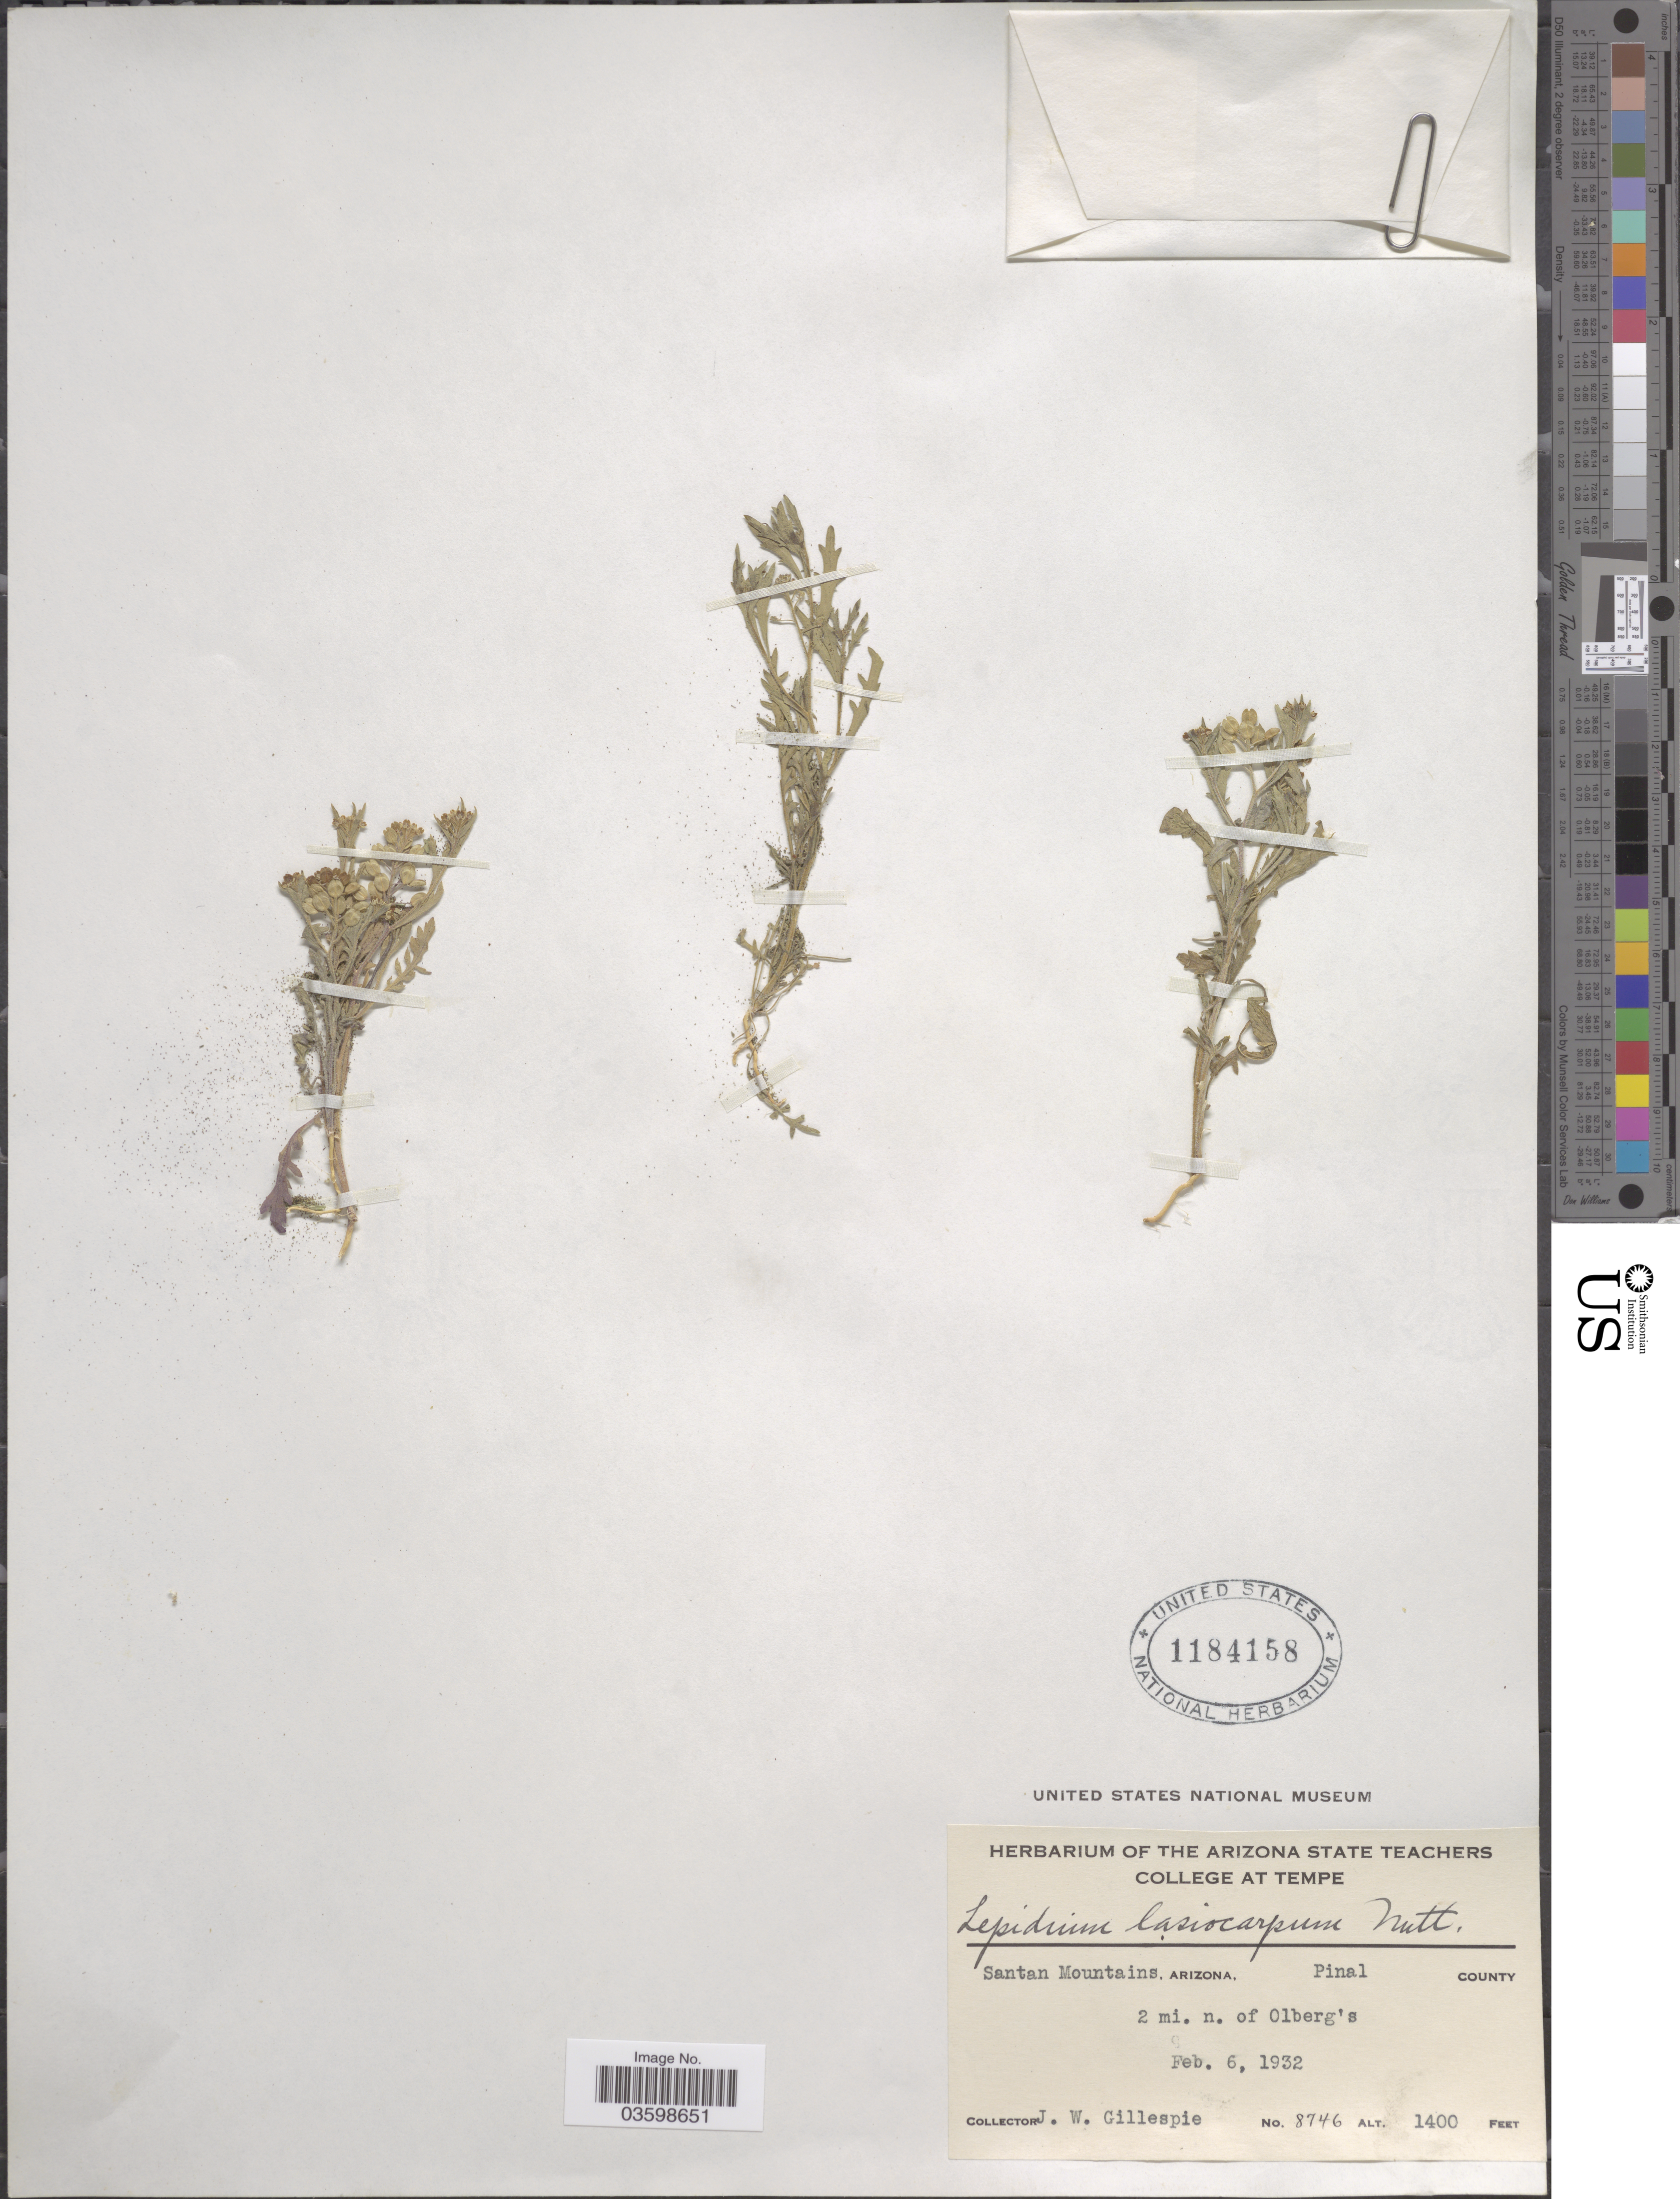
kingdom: Plantae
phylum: Tracheophyta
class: Magnoliopsida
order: Brassicales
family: Brassicaceae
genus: Lepidium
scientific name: Lepidium lasiocarpum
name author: Nutt.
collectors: J. W. Gillespie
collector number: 8746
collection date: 1932-02-06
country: United States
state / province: Arizona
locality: Santan Mountains. Pinal County. 2 mi. n. of Olberg's.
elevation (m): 427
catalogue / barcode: US 1184158